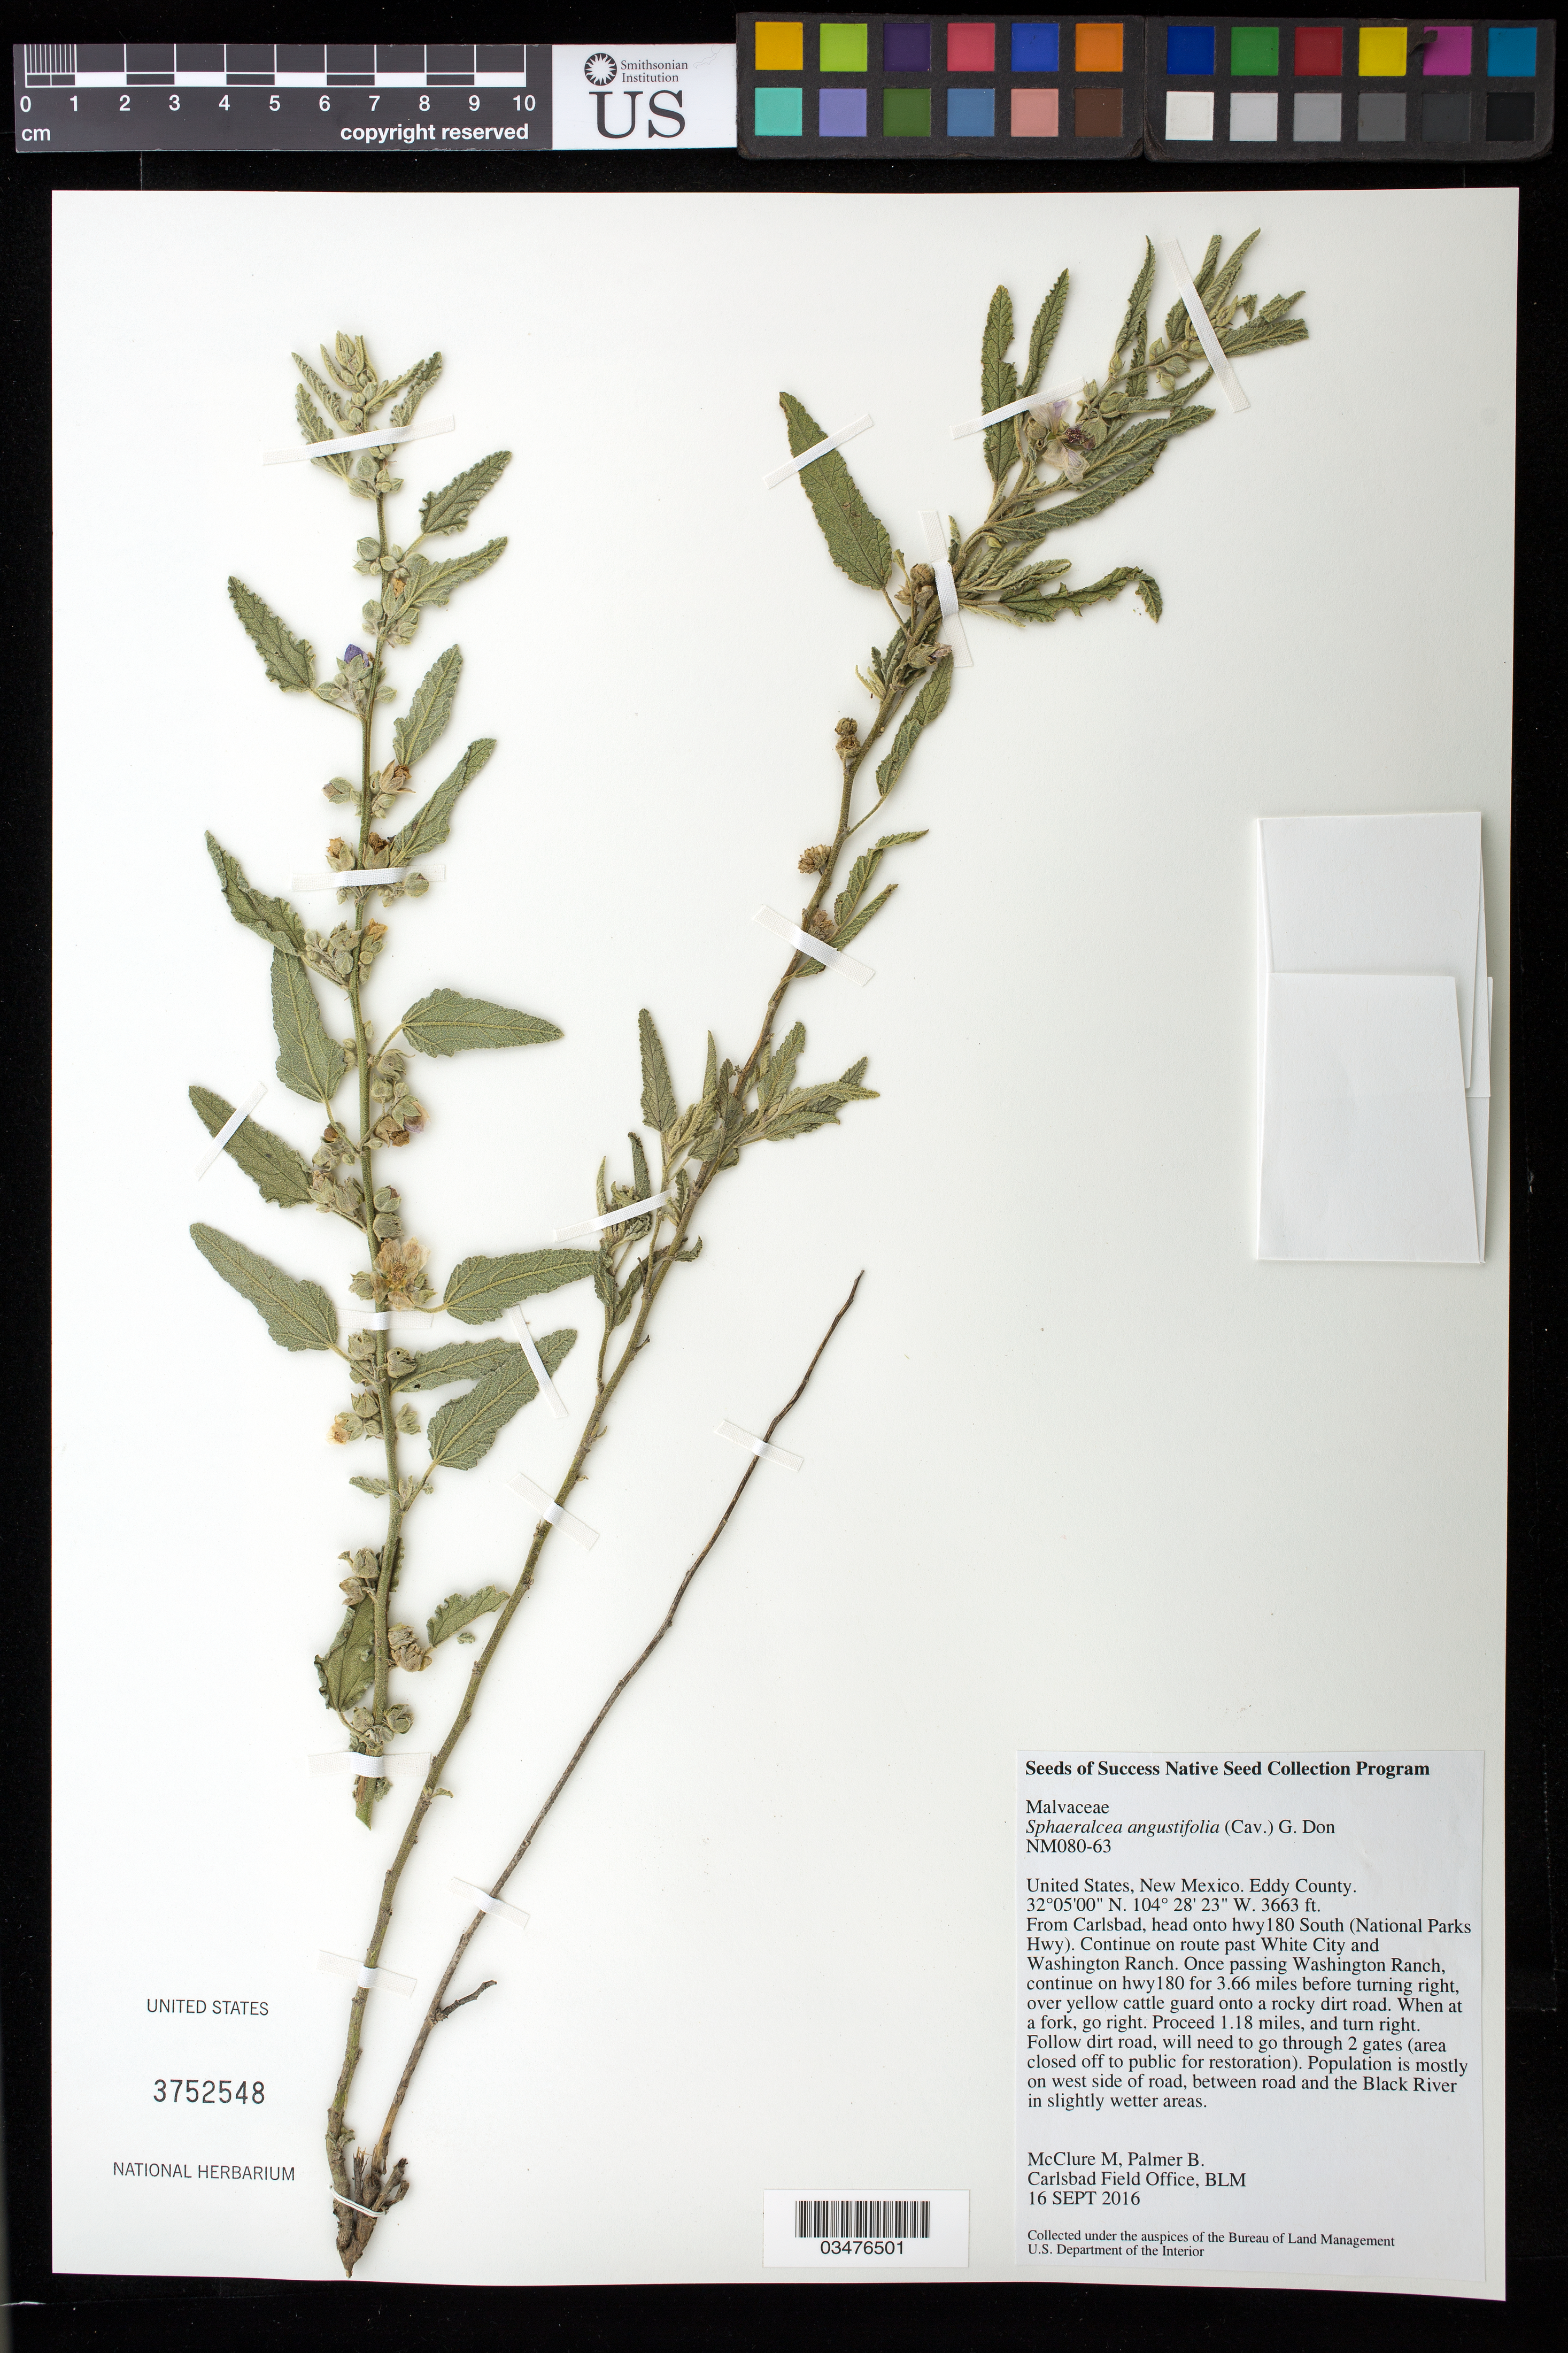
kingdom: Plantae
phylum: Tracheophyta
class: Magnoliopsida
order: Malvales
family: Malvaceae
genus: Sphaeralcea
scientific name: Sphaeralcea angustifolia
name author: (Cav.) G. Don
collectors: M. McClure & B. Palmer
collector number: NM080-63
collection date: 2016-08-16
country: United States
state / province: New Mexico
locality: Near Washington Ranch, between rocky dirt road and the Black River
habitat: R042XC030NM - Limy ecological site. Karro loam component on alluvial fans, uplands.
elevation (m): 1116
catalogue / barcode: US 3752548